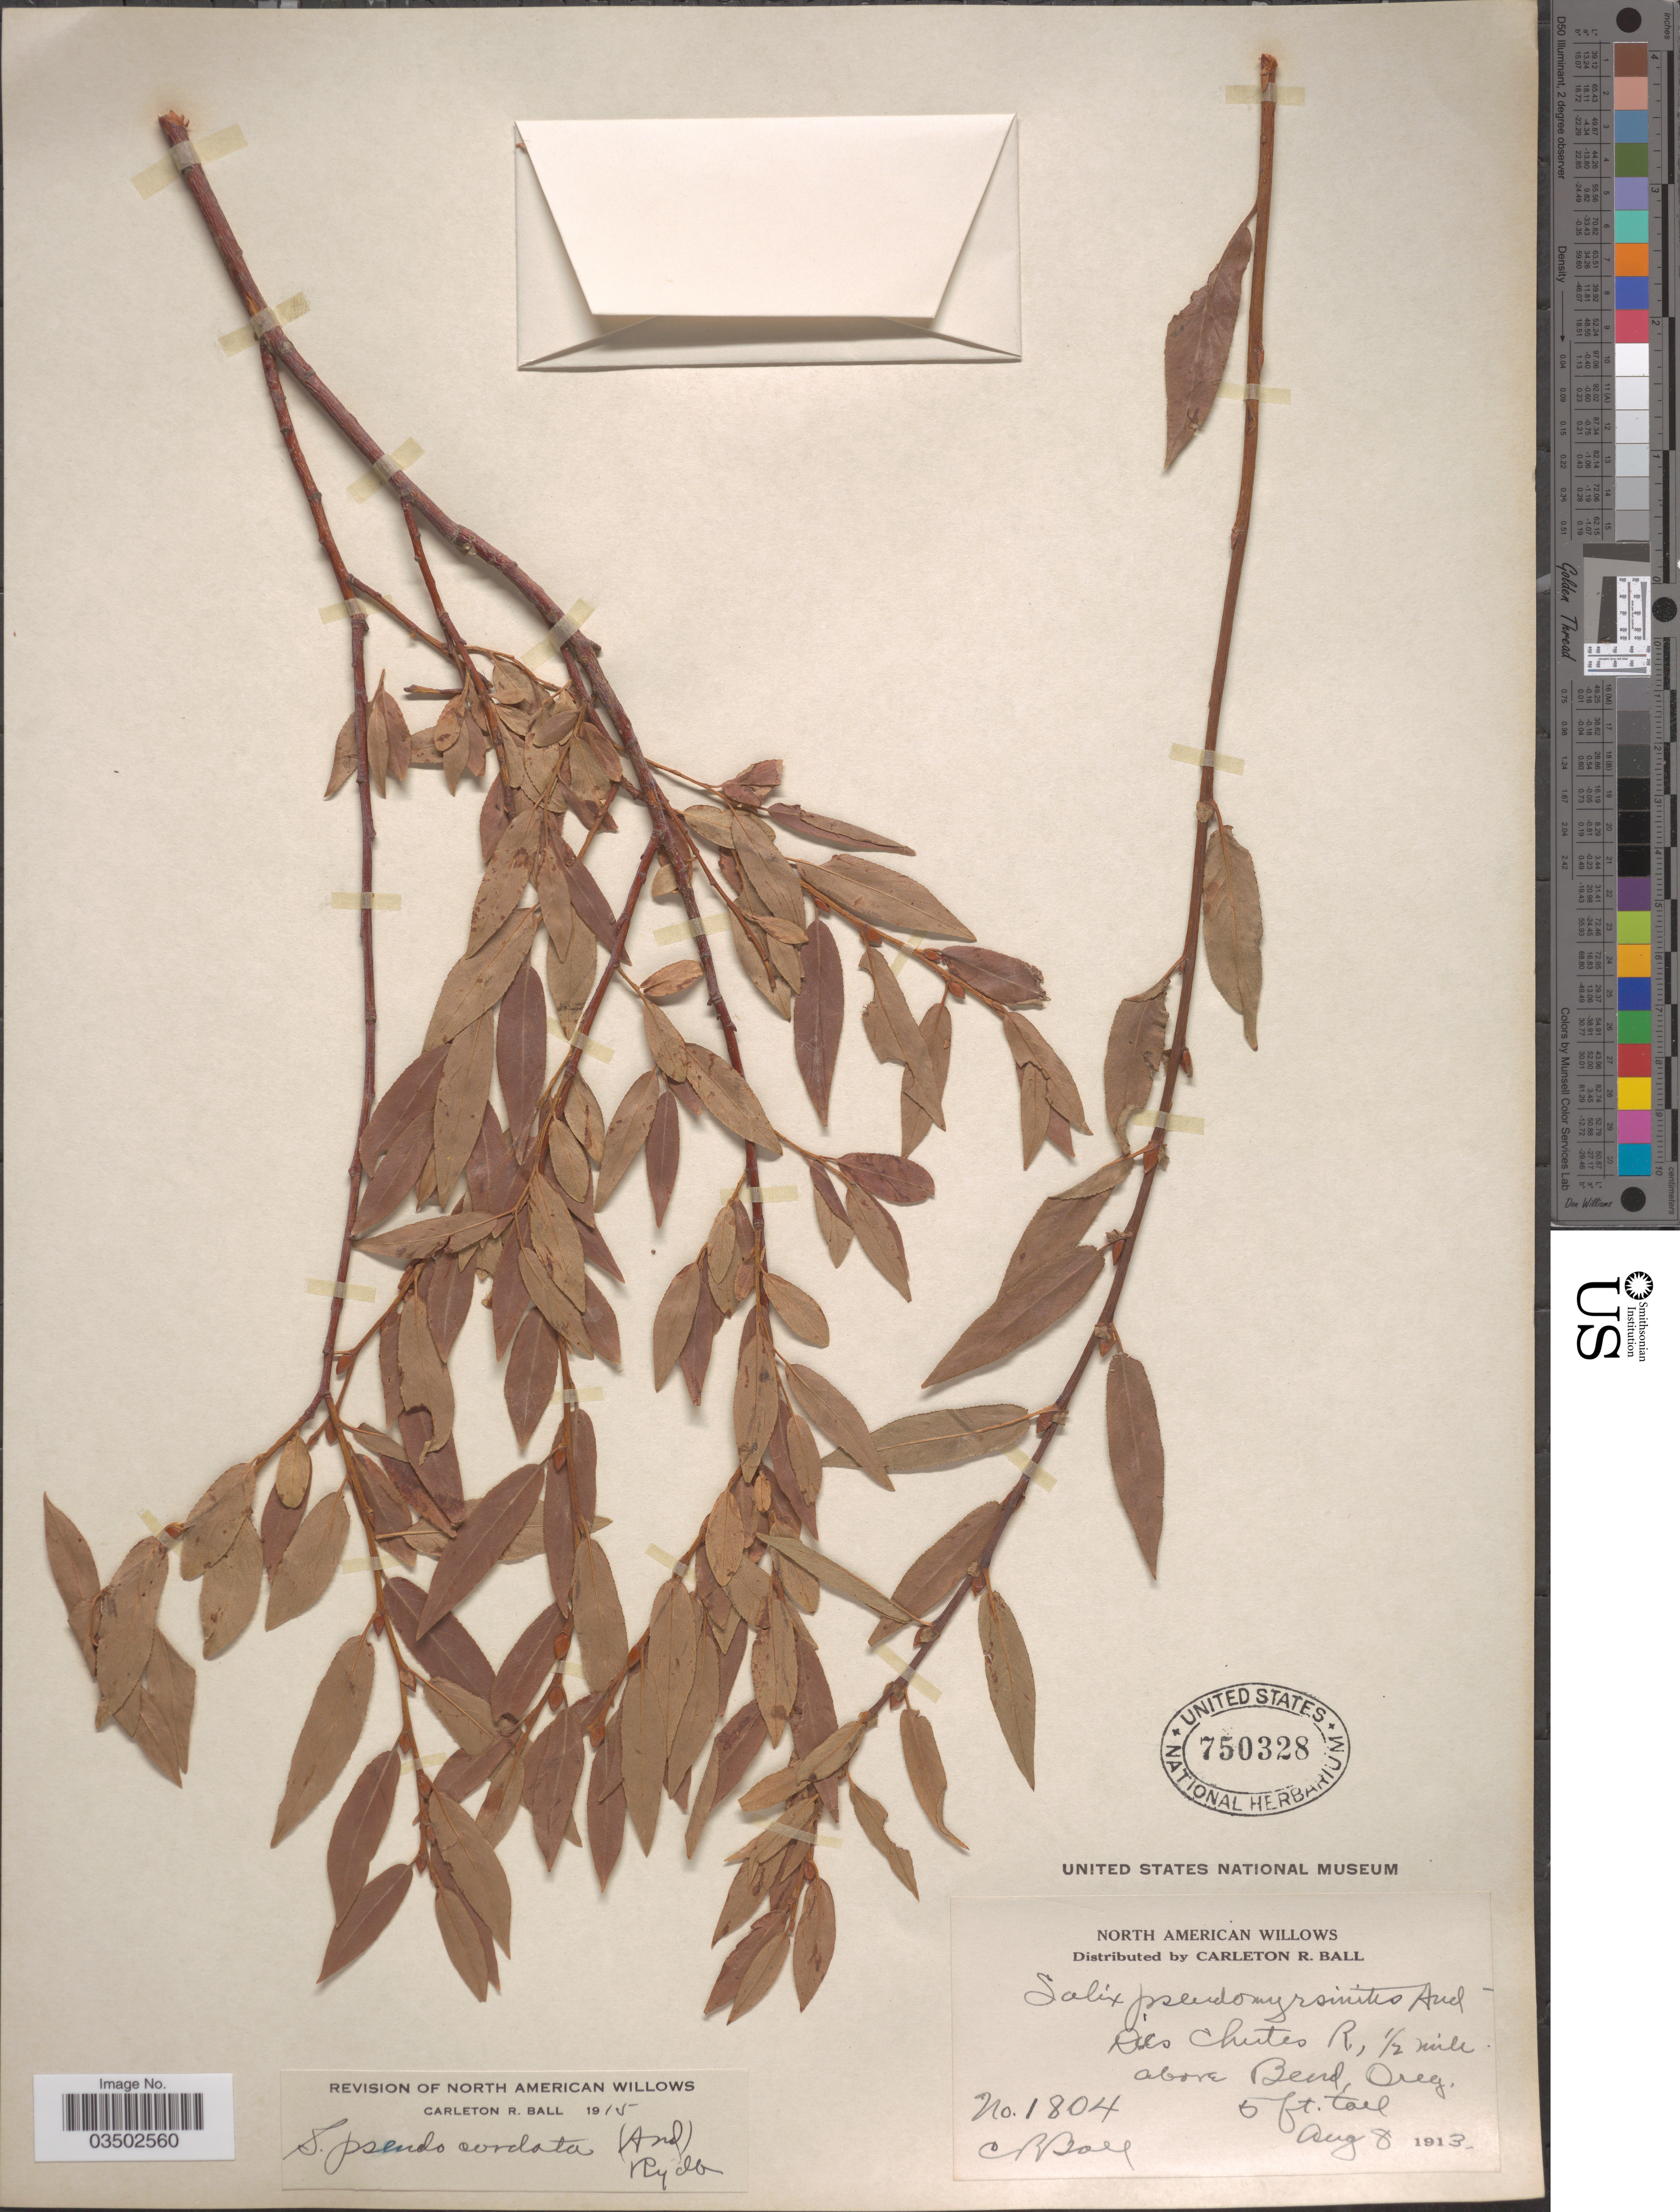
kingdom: Plantae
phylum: Tracheophyta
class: Magnoliopsida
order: Malpighiales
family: Salicaceae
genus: Salix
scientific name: Salix pseudocordata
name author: (Andersson) Andersson ex Rydb.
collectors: C. R. Ball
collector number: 1804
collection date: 1913-08-08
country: United States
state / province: Oregon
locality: Des Chutes R., ½ mile above Bend.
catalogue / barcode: US 750328